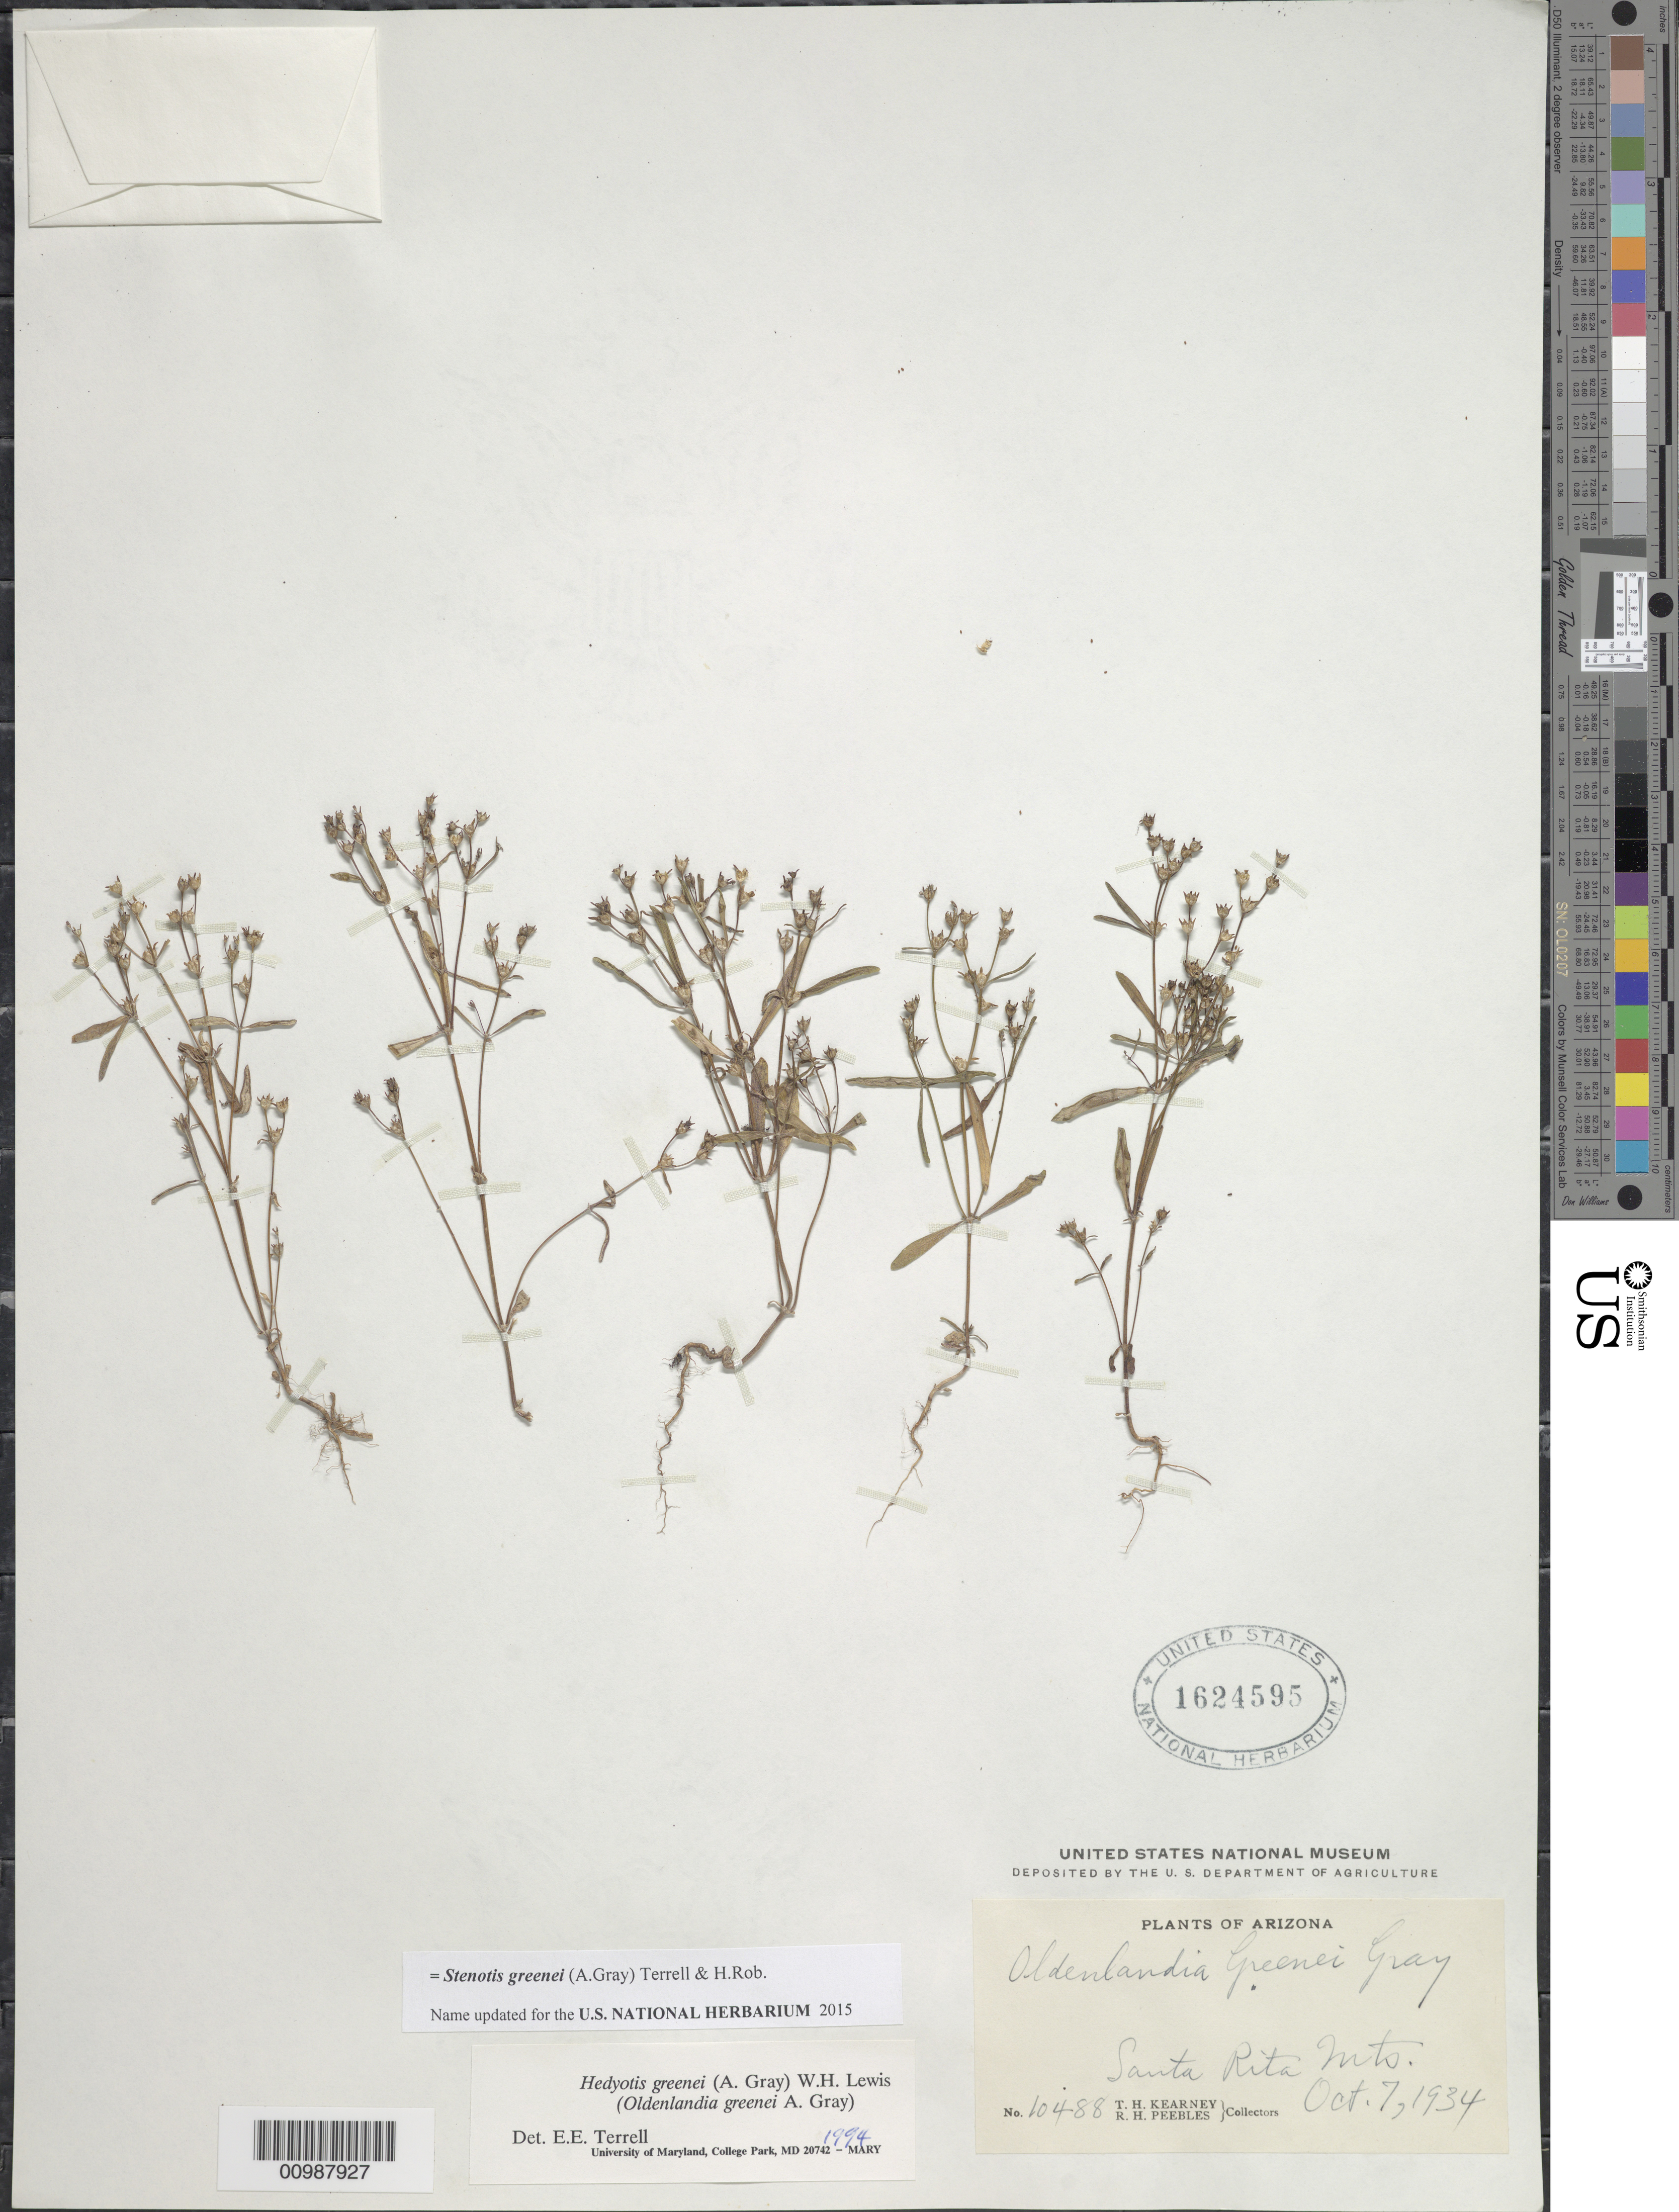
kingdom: Plantae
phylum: Tracheophyta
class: Magnoliopsida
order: Gentianales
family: Rubiaceae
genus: Hedyotis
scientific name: Hedyotis greenei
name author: (A. Gray) W.H. Lewis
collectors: T. H. Kearney & R. H. Peebles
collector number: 10488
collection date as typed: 07 Oct 1934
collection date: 1934-10-07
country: United States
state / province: Arizona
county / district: Santa Cruz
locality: Santa Rita Mountains.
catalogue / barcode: US 1624595